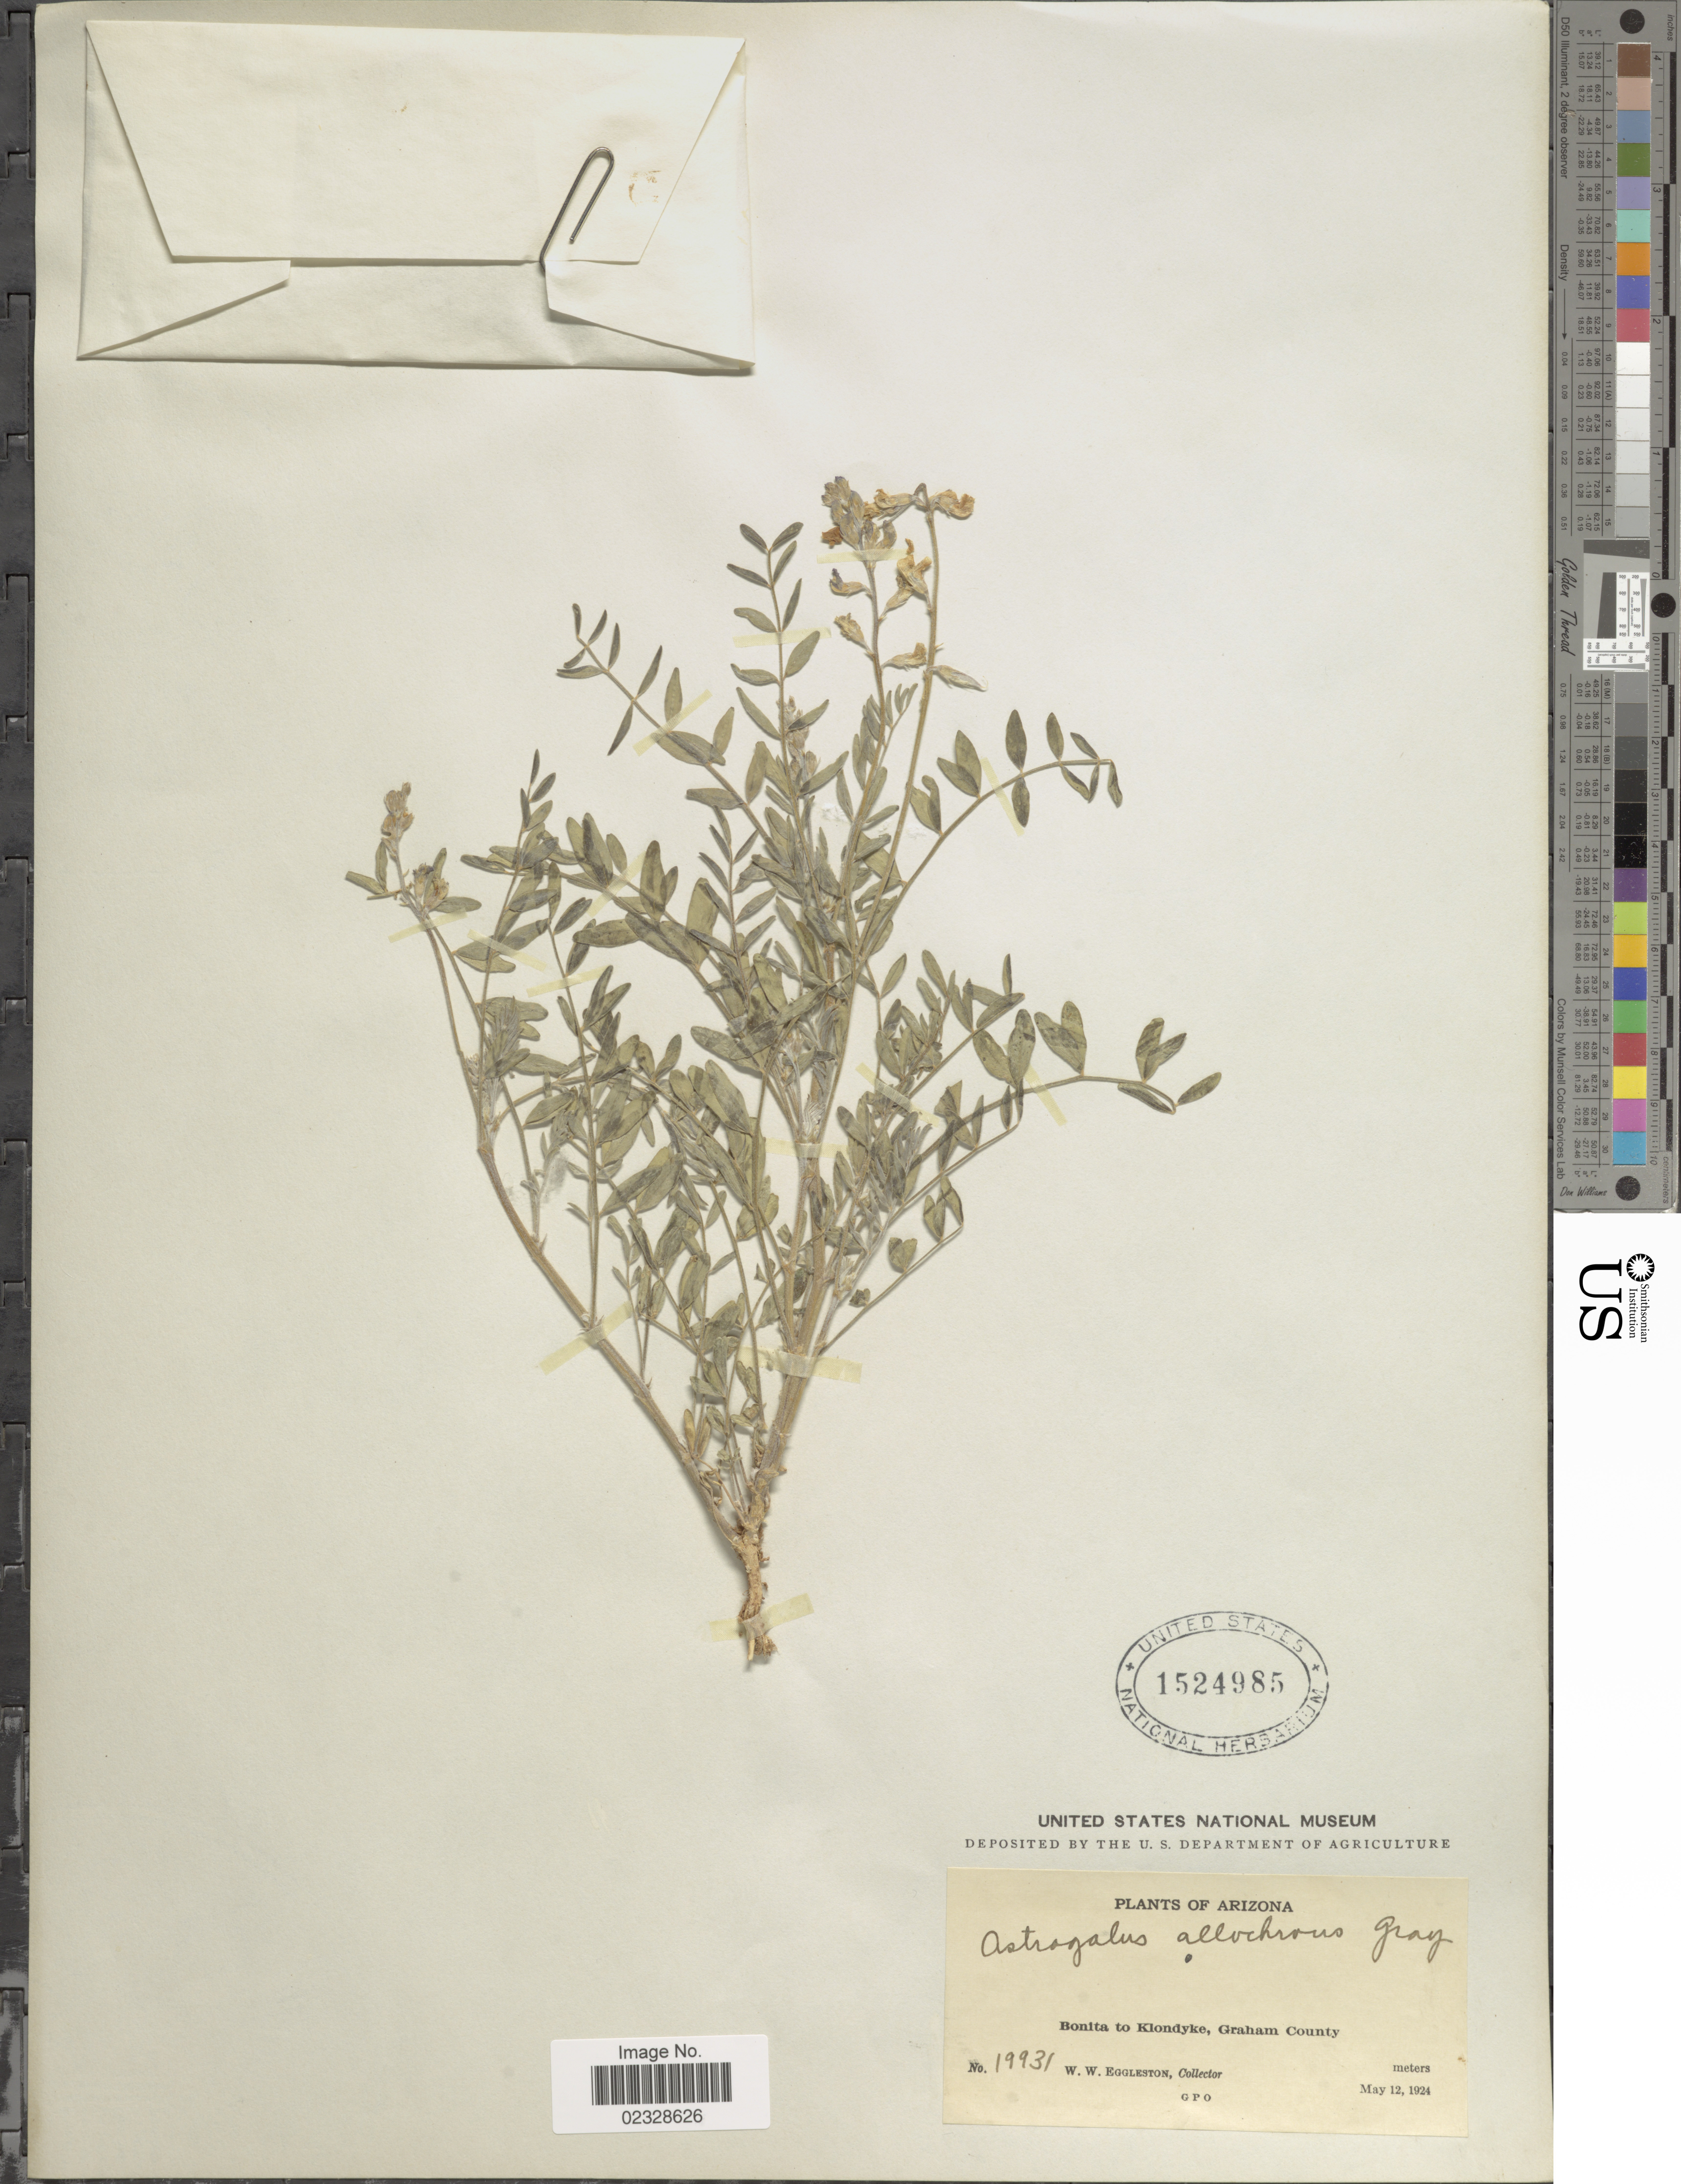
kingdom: Plantae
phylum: Tracheophyta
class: Magnoliopsida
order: Fabales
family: Fabaceae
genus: Astragalus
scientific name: Astragalus allochrous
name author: A. Gray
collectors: W. W. Eggleston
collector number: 19931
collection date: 1924-05-12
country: United States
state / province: Arizona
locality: Bonita to Klondyke, Graham County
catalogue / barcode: US 1524985